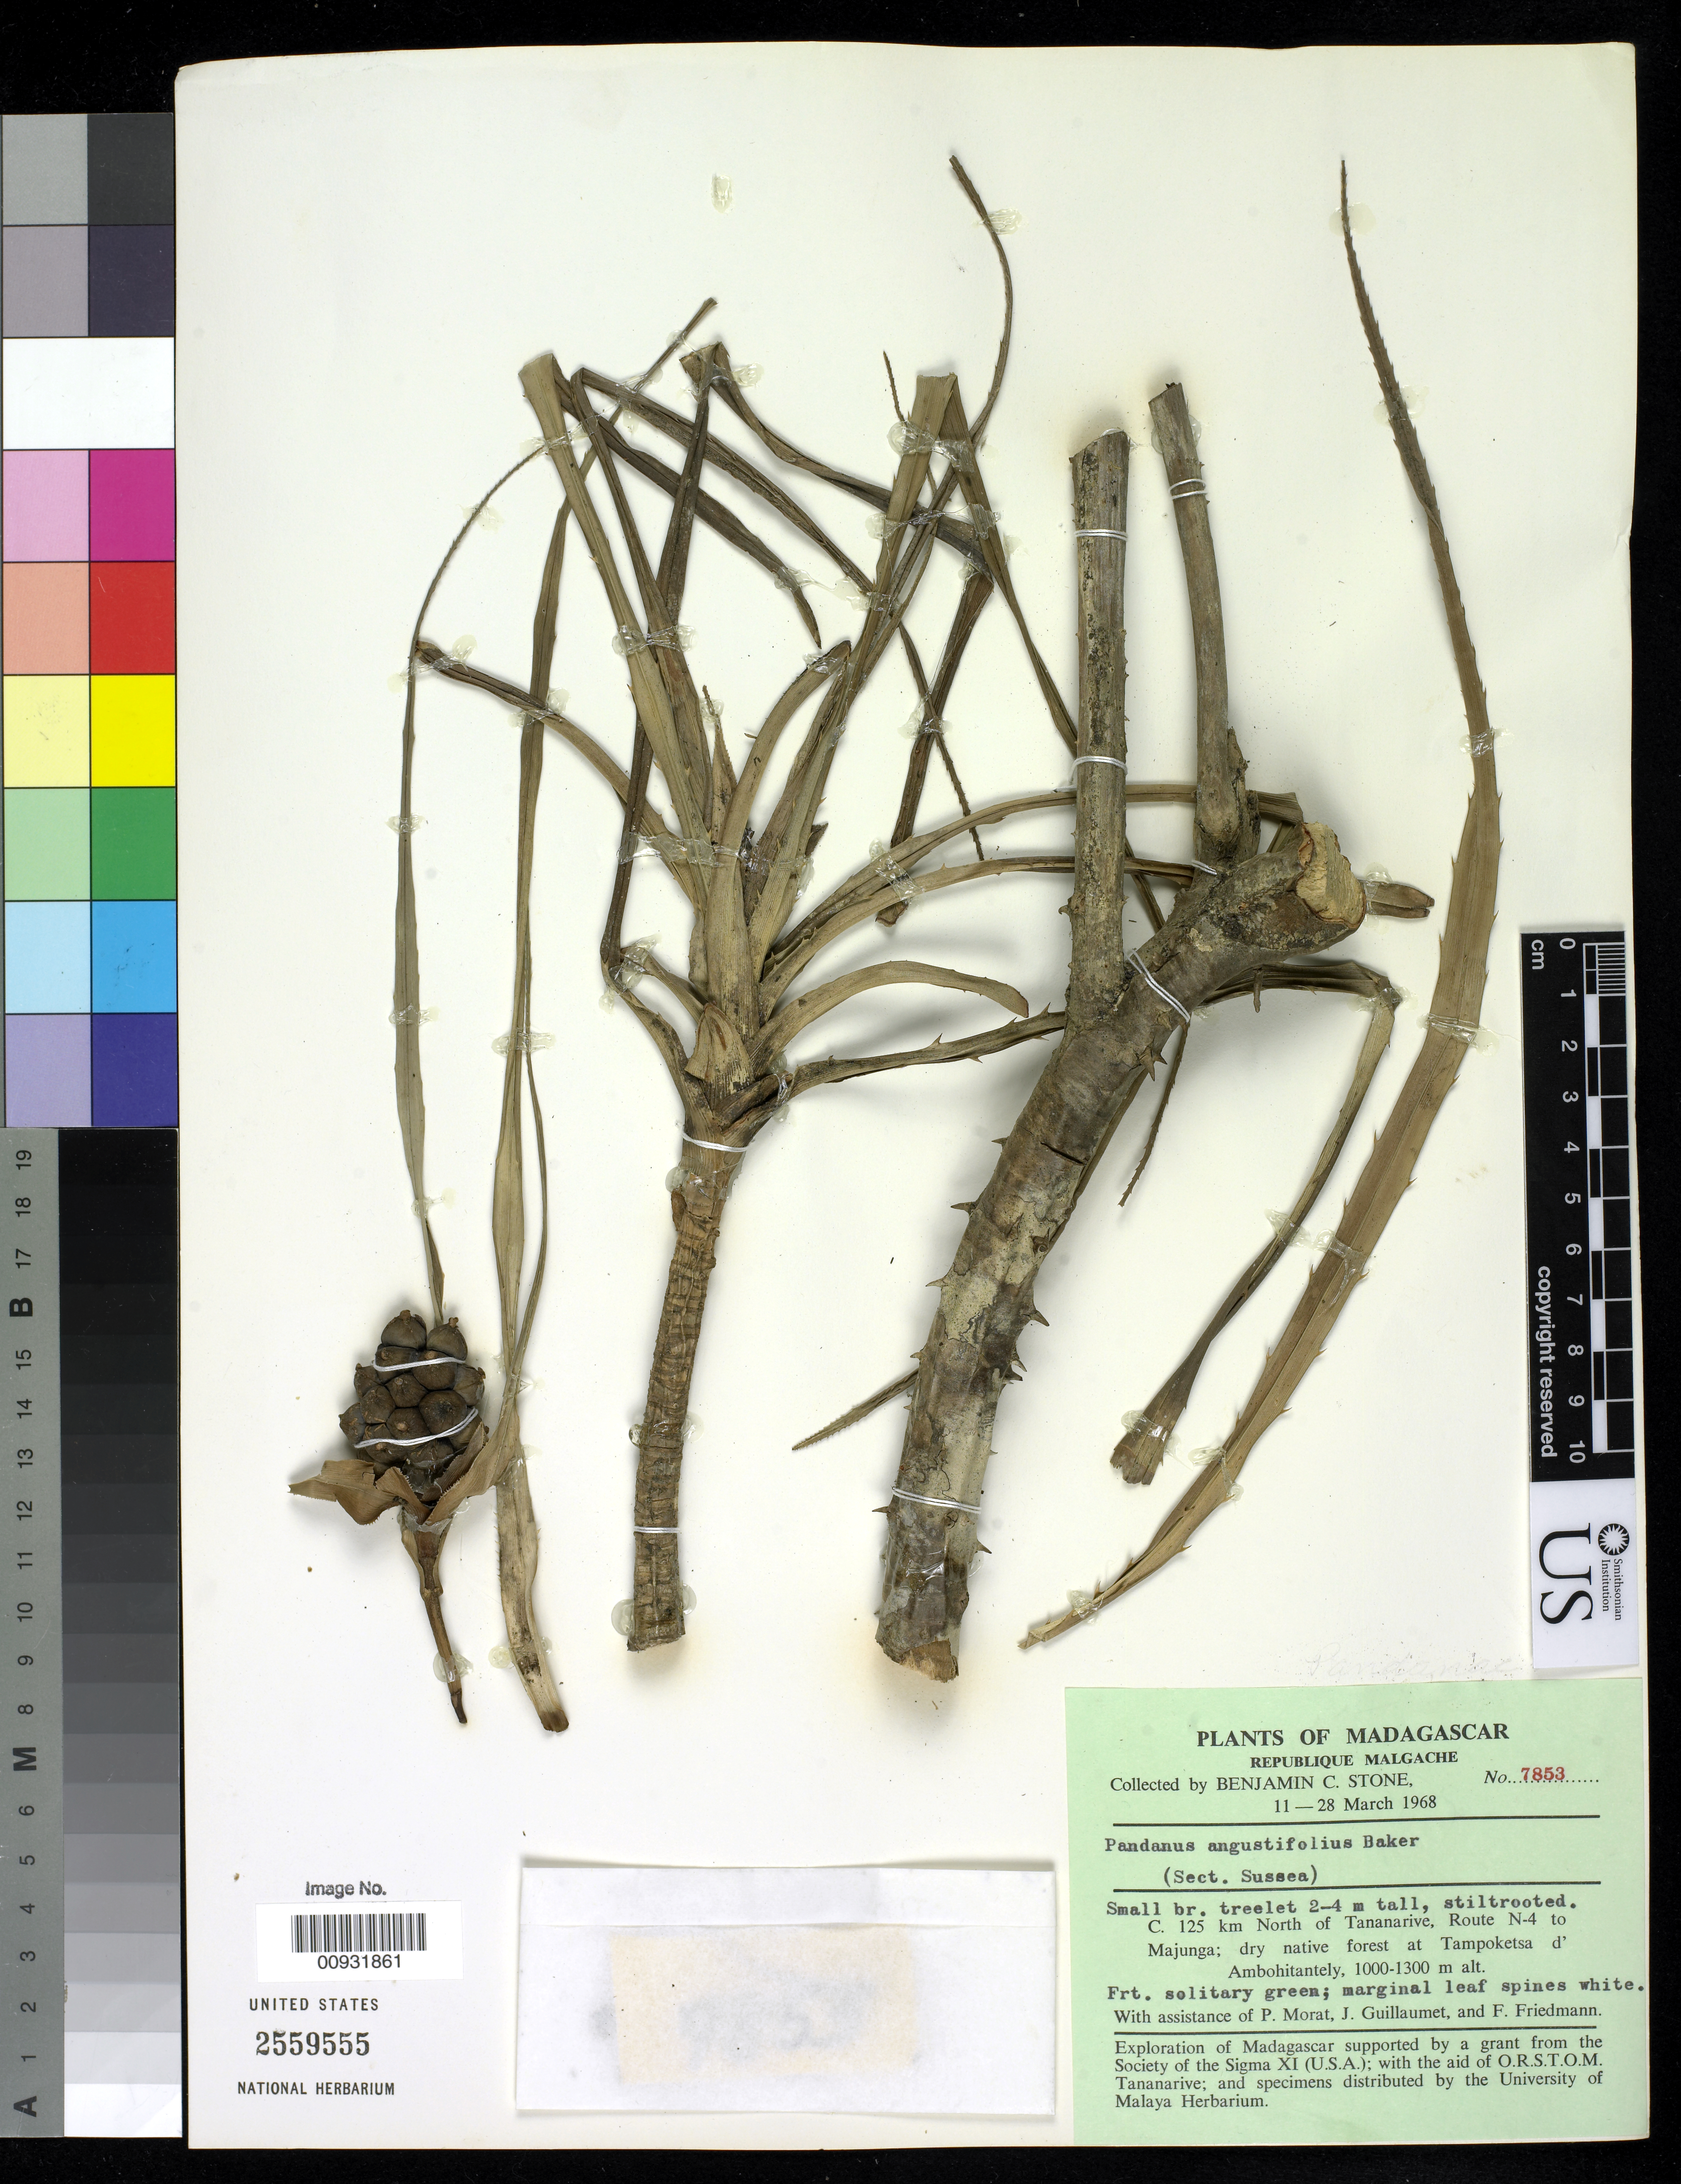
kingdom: Plantae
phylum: Tracheophyta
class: Liliopsida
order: Pandanales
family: Pandanaceae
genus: Pandanus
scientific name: Pandanus angustifolius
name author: Baker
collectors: B. C. Stone, P. Morat, J. Guillaumet & E. Friedmann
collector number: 7853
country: Madagascar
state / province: Analamanga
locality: N of Tananarive, Rt. N-4 to Majunga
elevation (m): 1000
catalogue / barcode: US 2559555